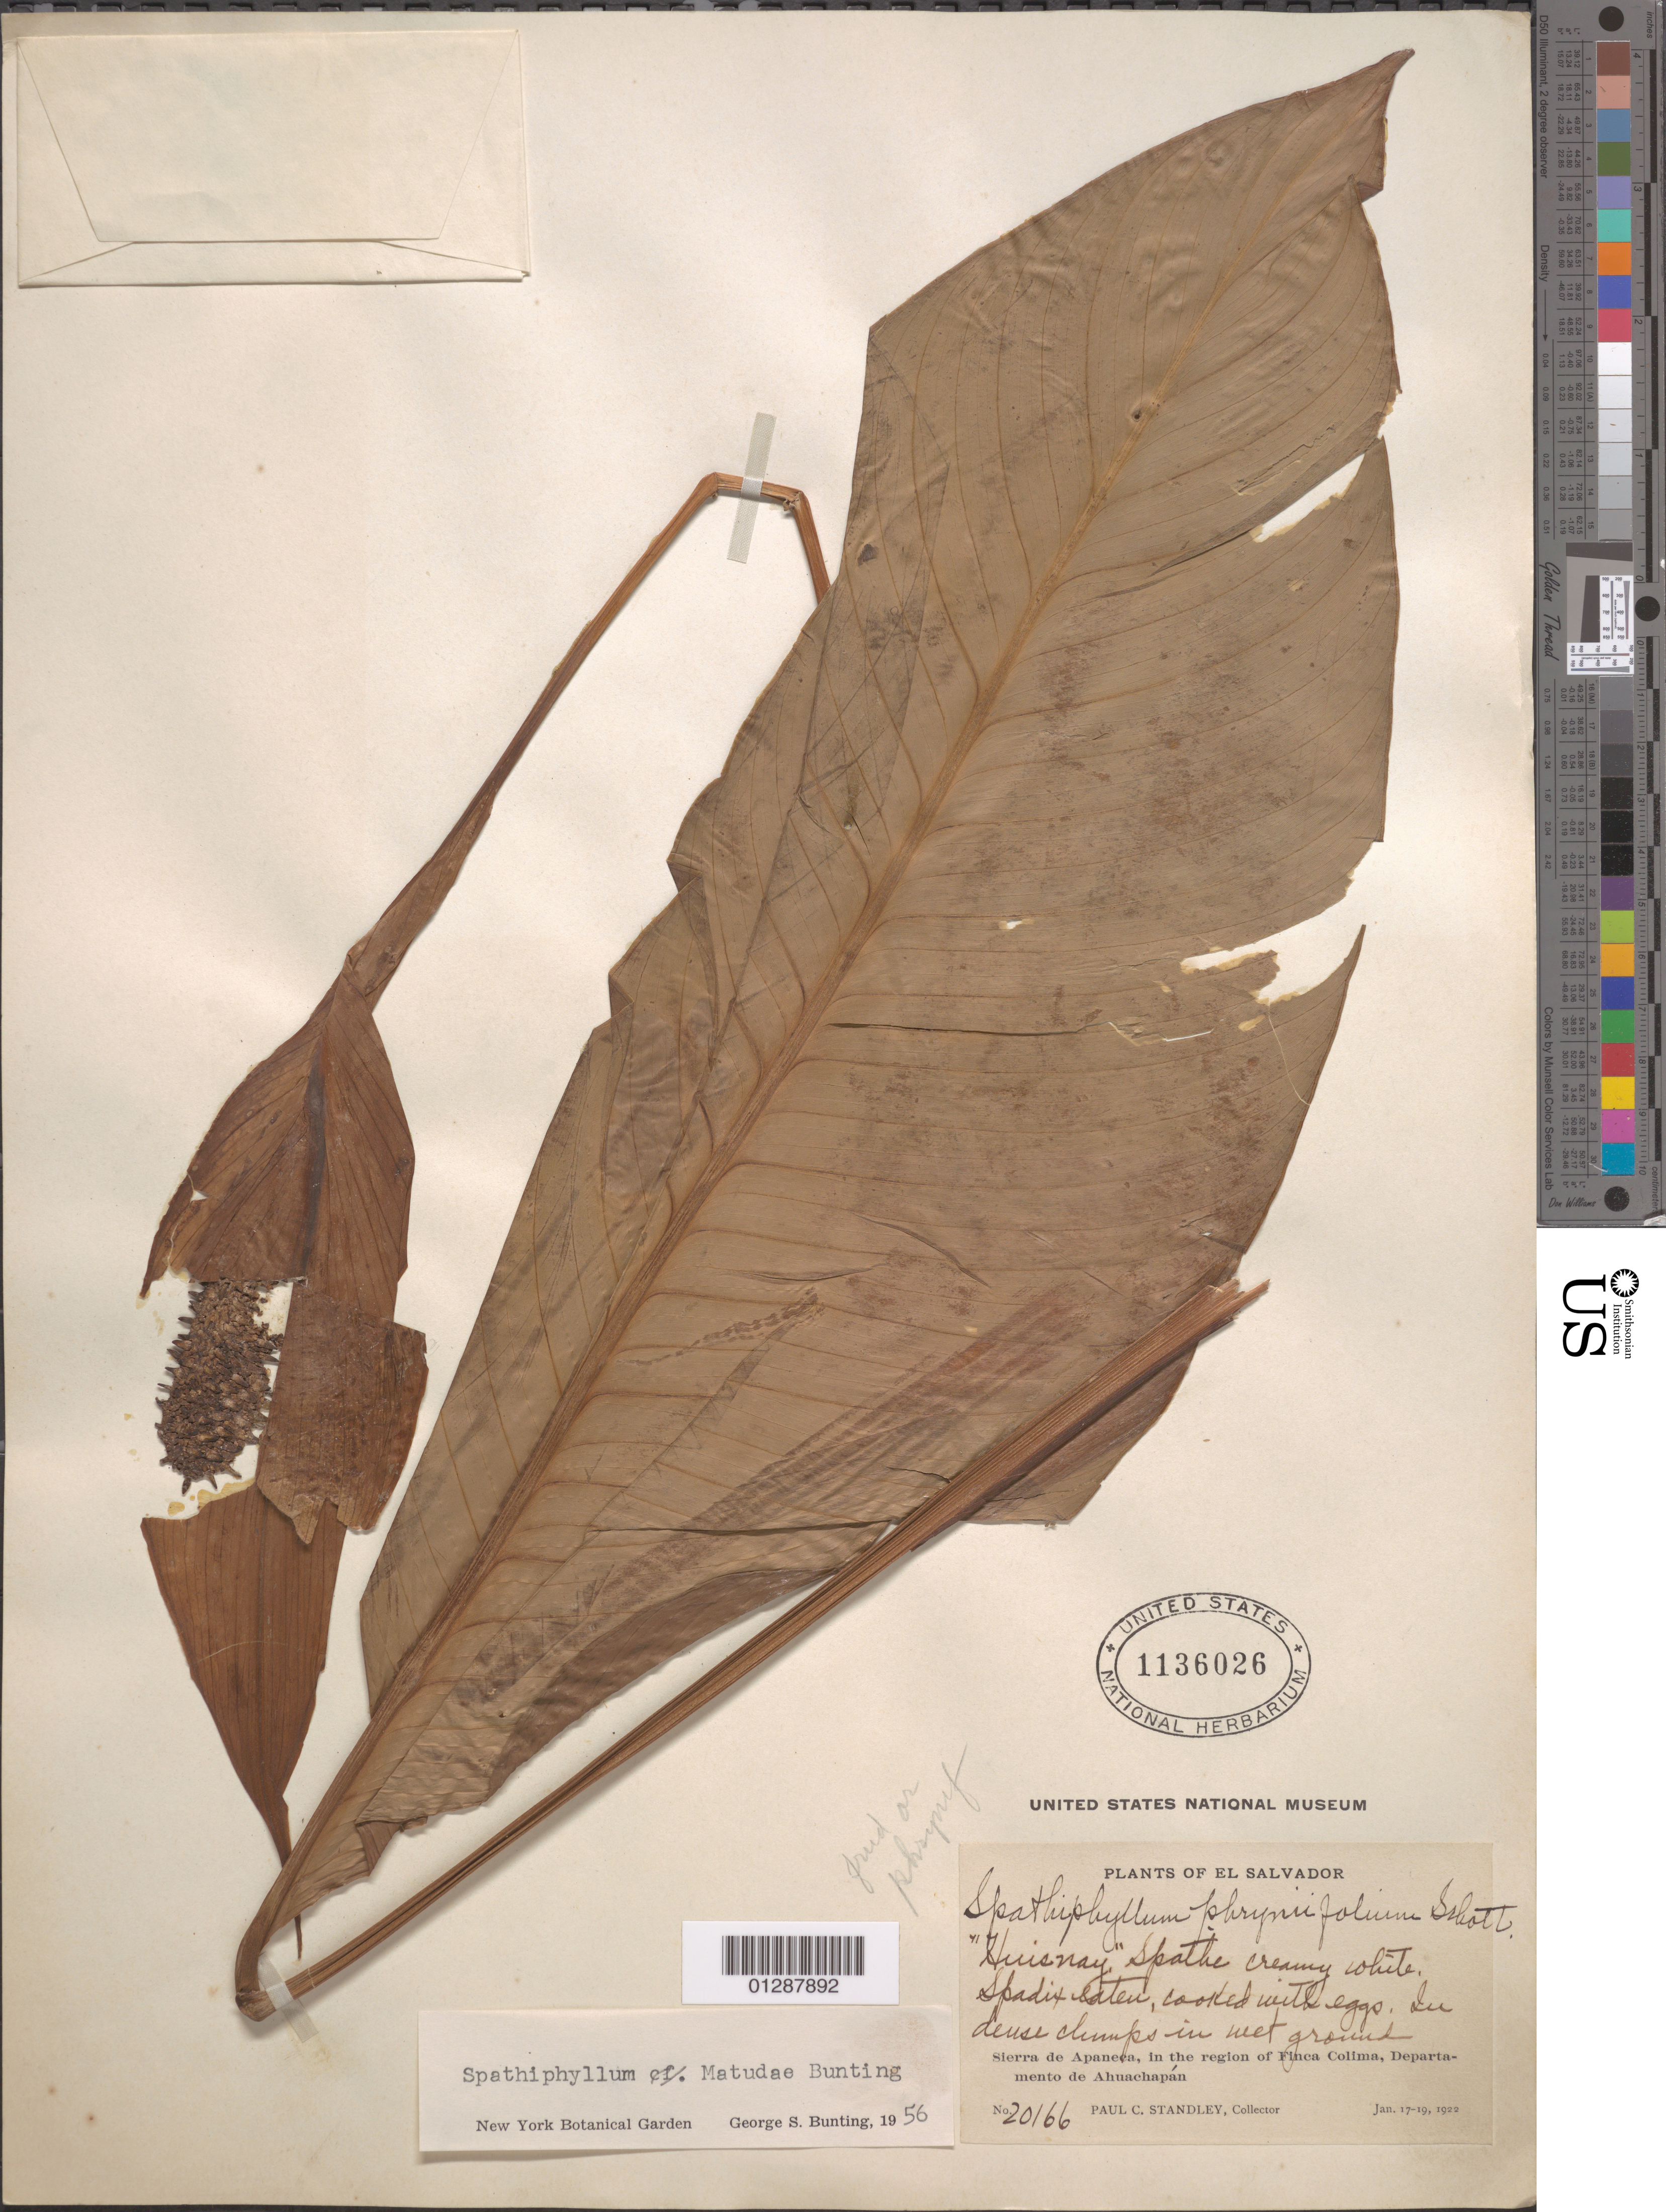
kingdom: Plantae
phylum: Tracheophyta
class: Liliopsida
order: Alismatales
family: Araceae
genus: Spathiphyllum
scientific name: Spathiphyllum matudae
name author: G.S. Bunting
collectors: P. C. Standley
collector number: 20166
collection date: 1922-01-17/1922-01-19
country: El Salvador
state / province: Ahuachapan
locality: Sierra de Apaneca, in the region of Finca Colima, Departamento de Ahuachapán.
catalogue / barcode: US 1136026